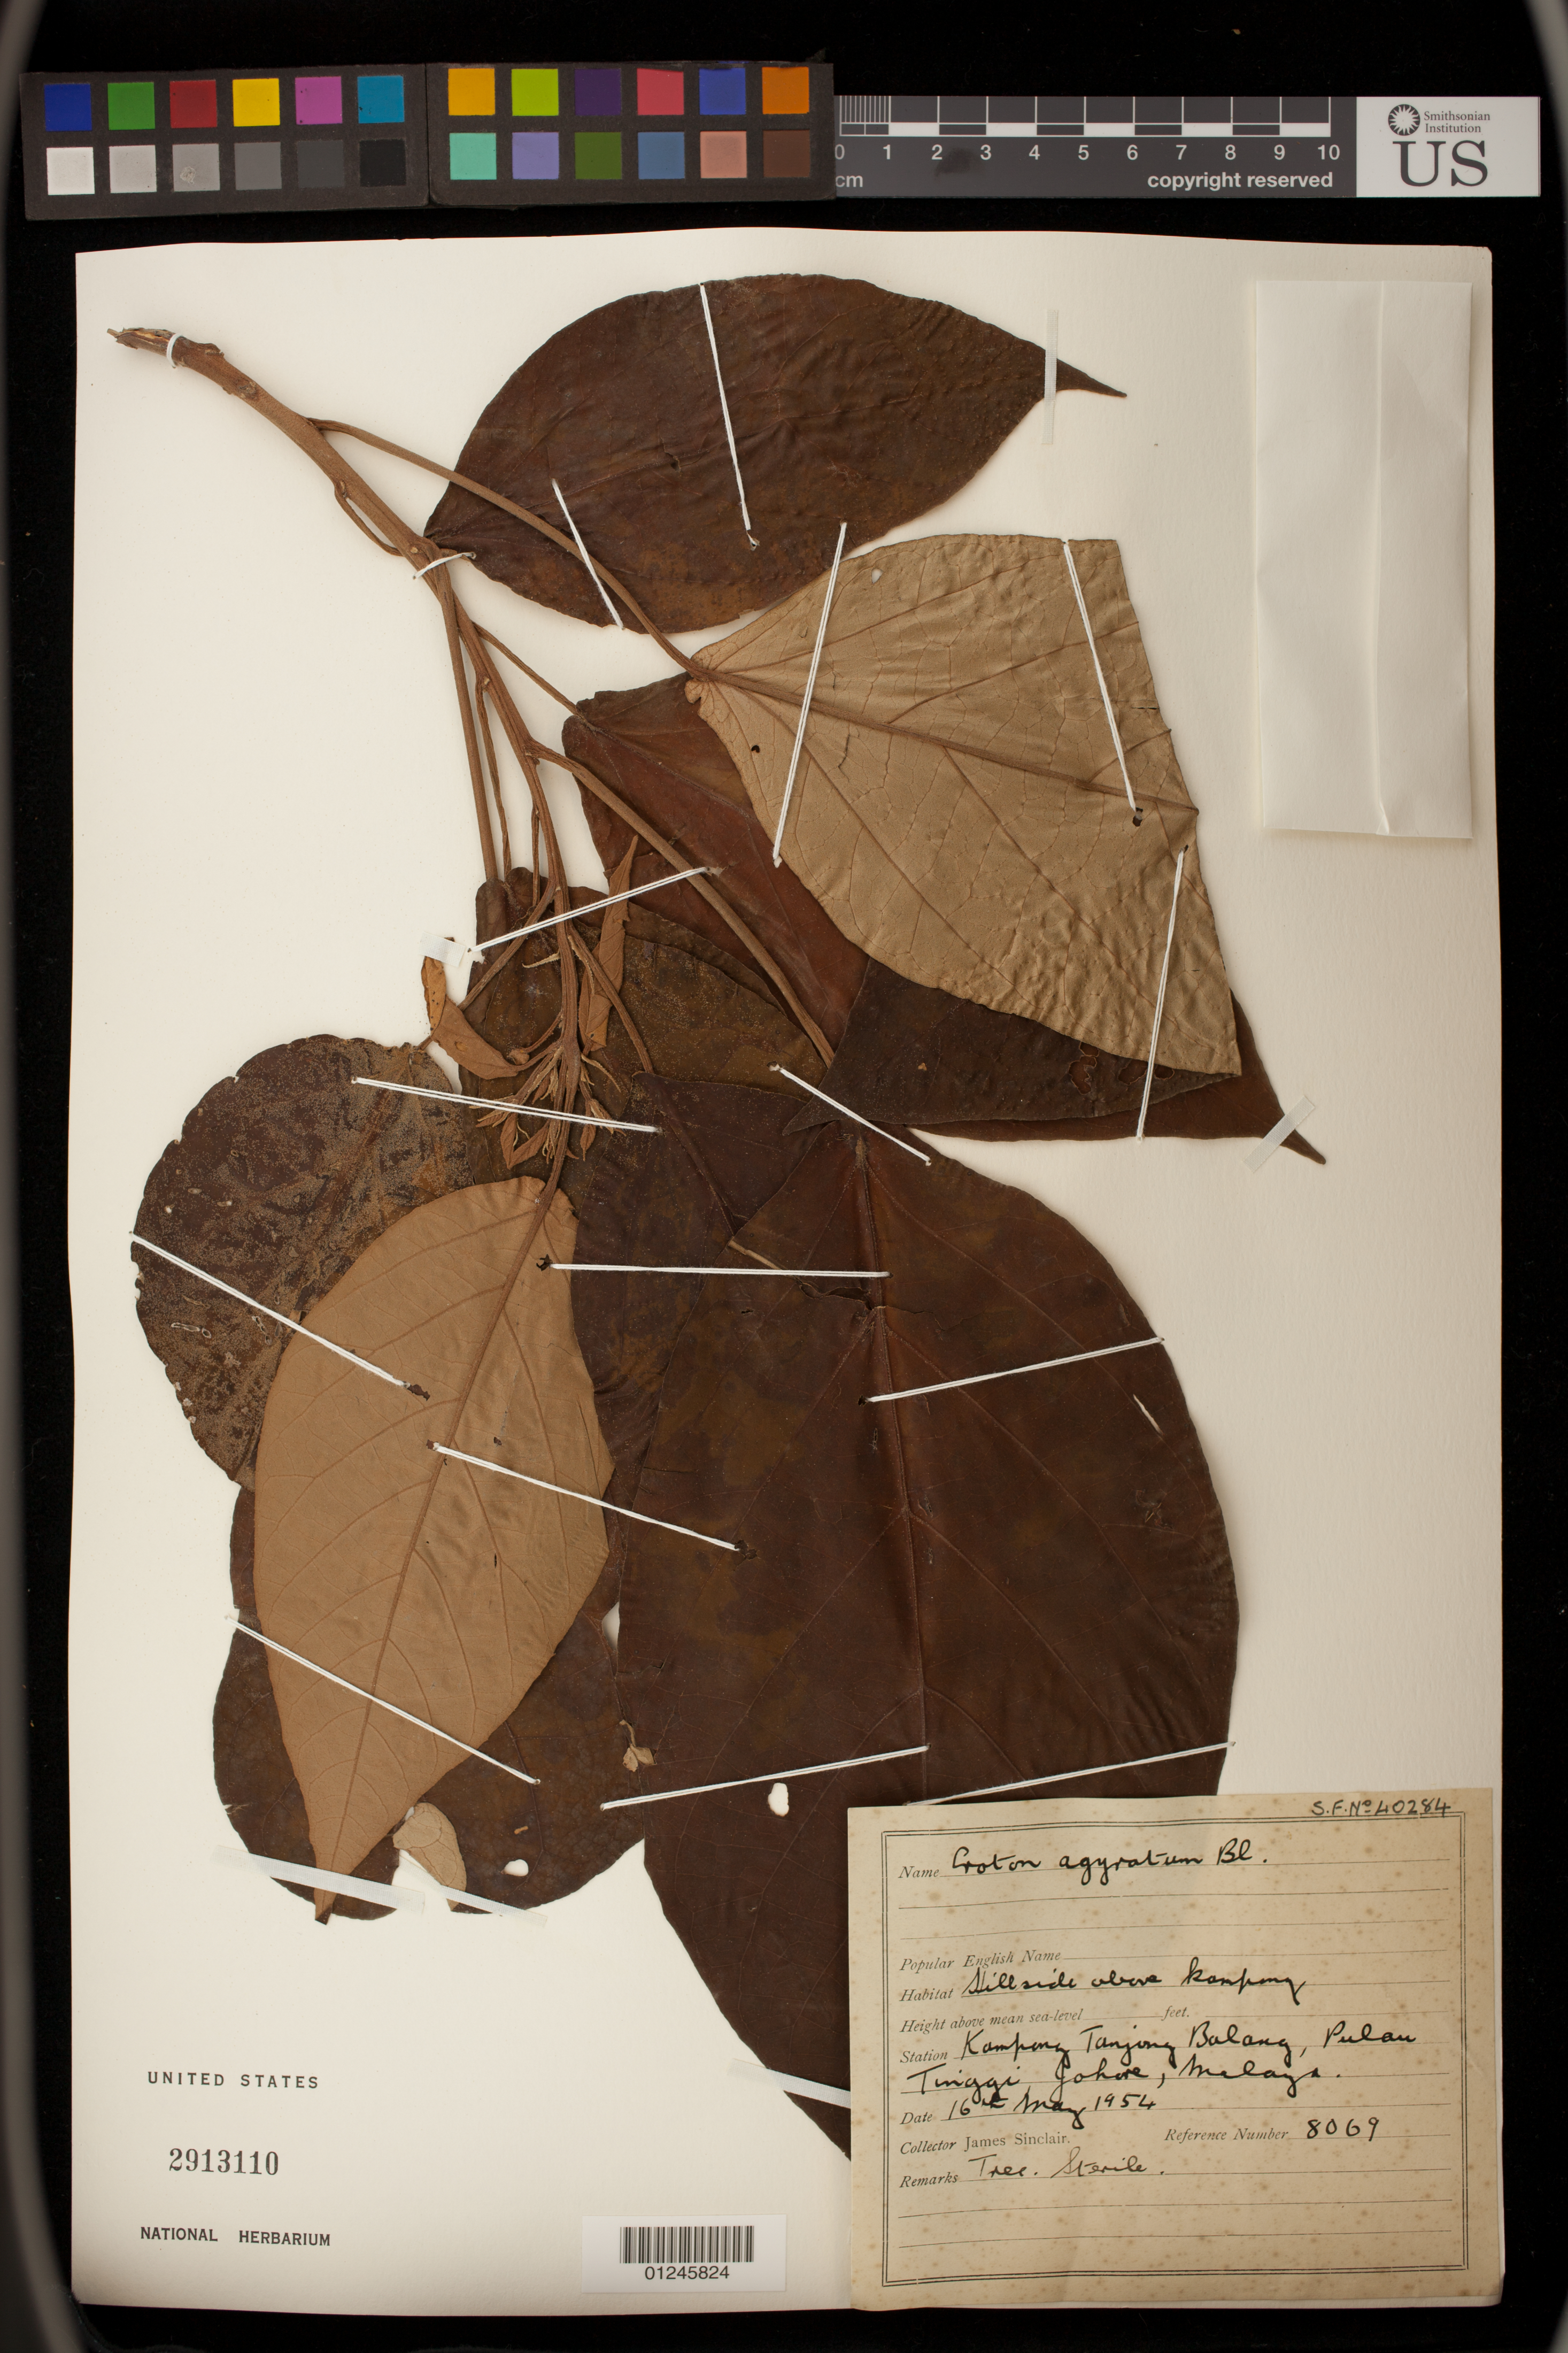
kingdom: Plantae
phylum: Tracheophyta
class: Magnoliopsida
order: Malpighiales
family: Euphorbiaceae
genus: Croton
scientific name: Croton argyratus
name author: Blume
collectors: J. Sinclair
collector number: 8069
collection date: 1954-05-16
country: Malaysia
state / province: Johor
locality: Kampang Tanjong Balang, Pulau Tinggi.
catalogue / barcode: US 2913110